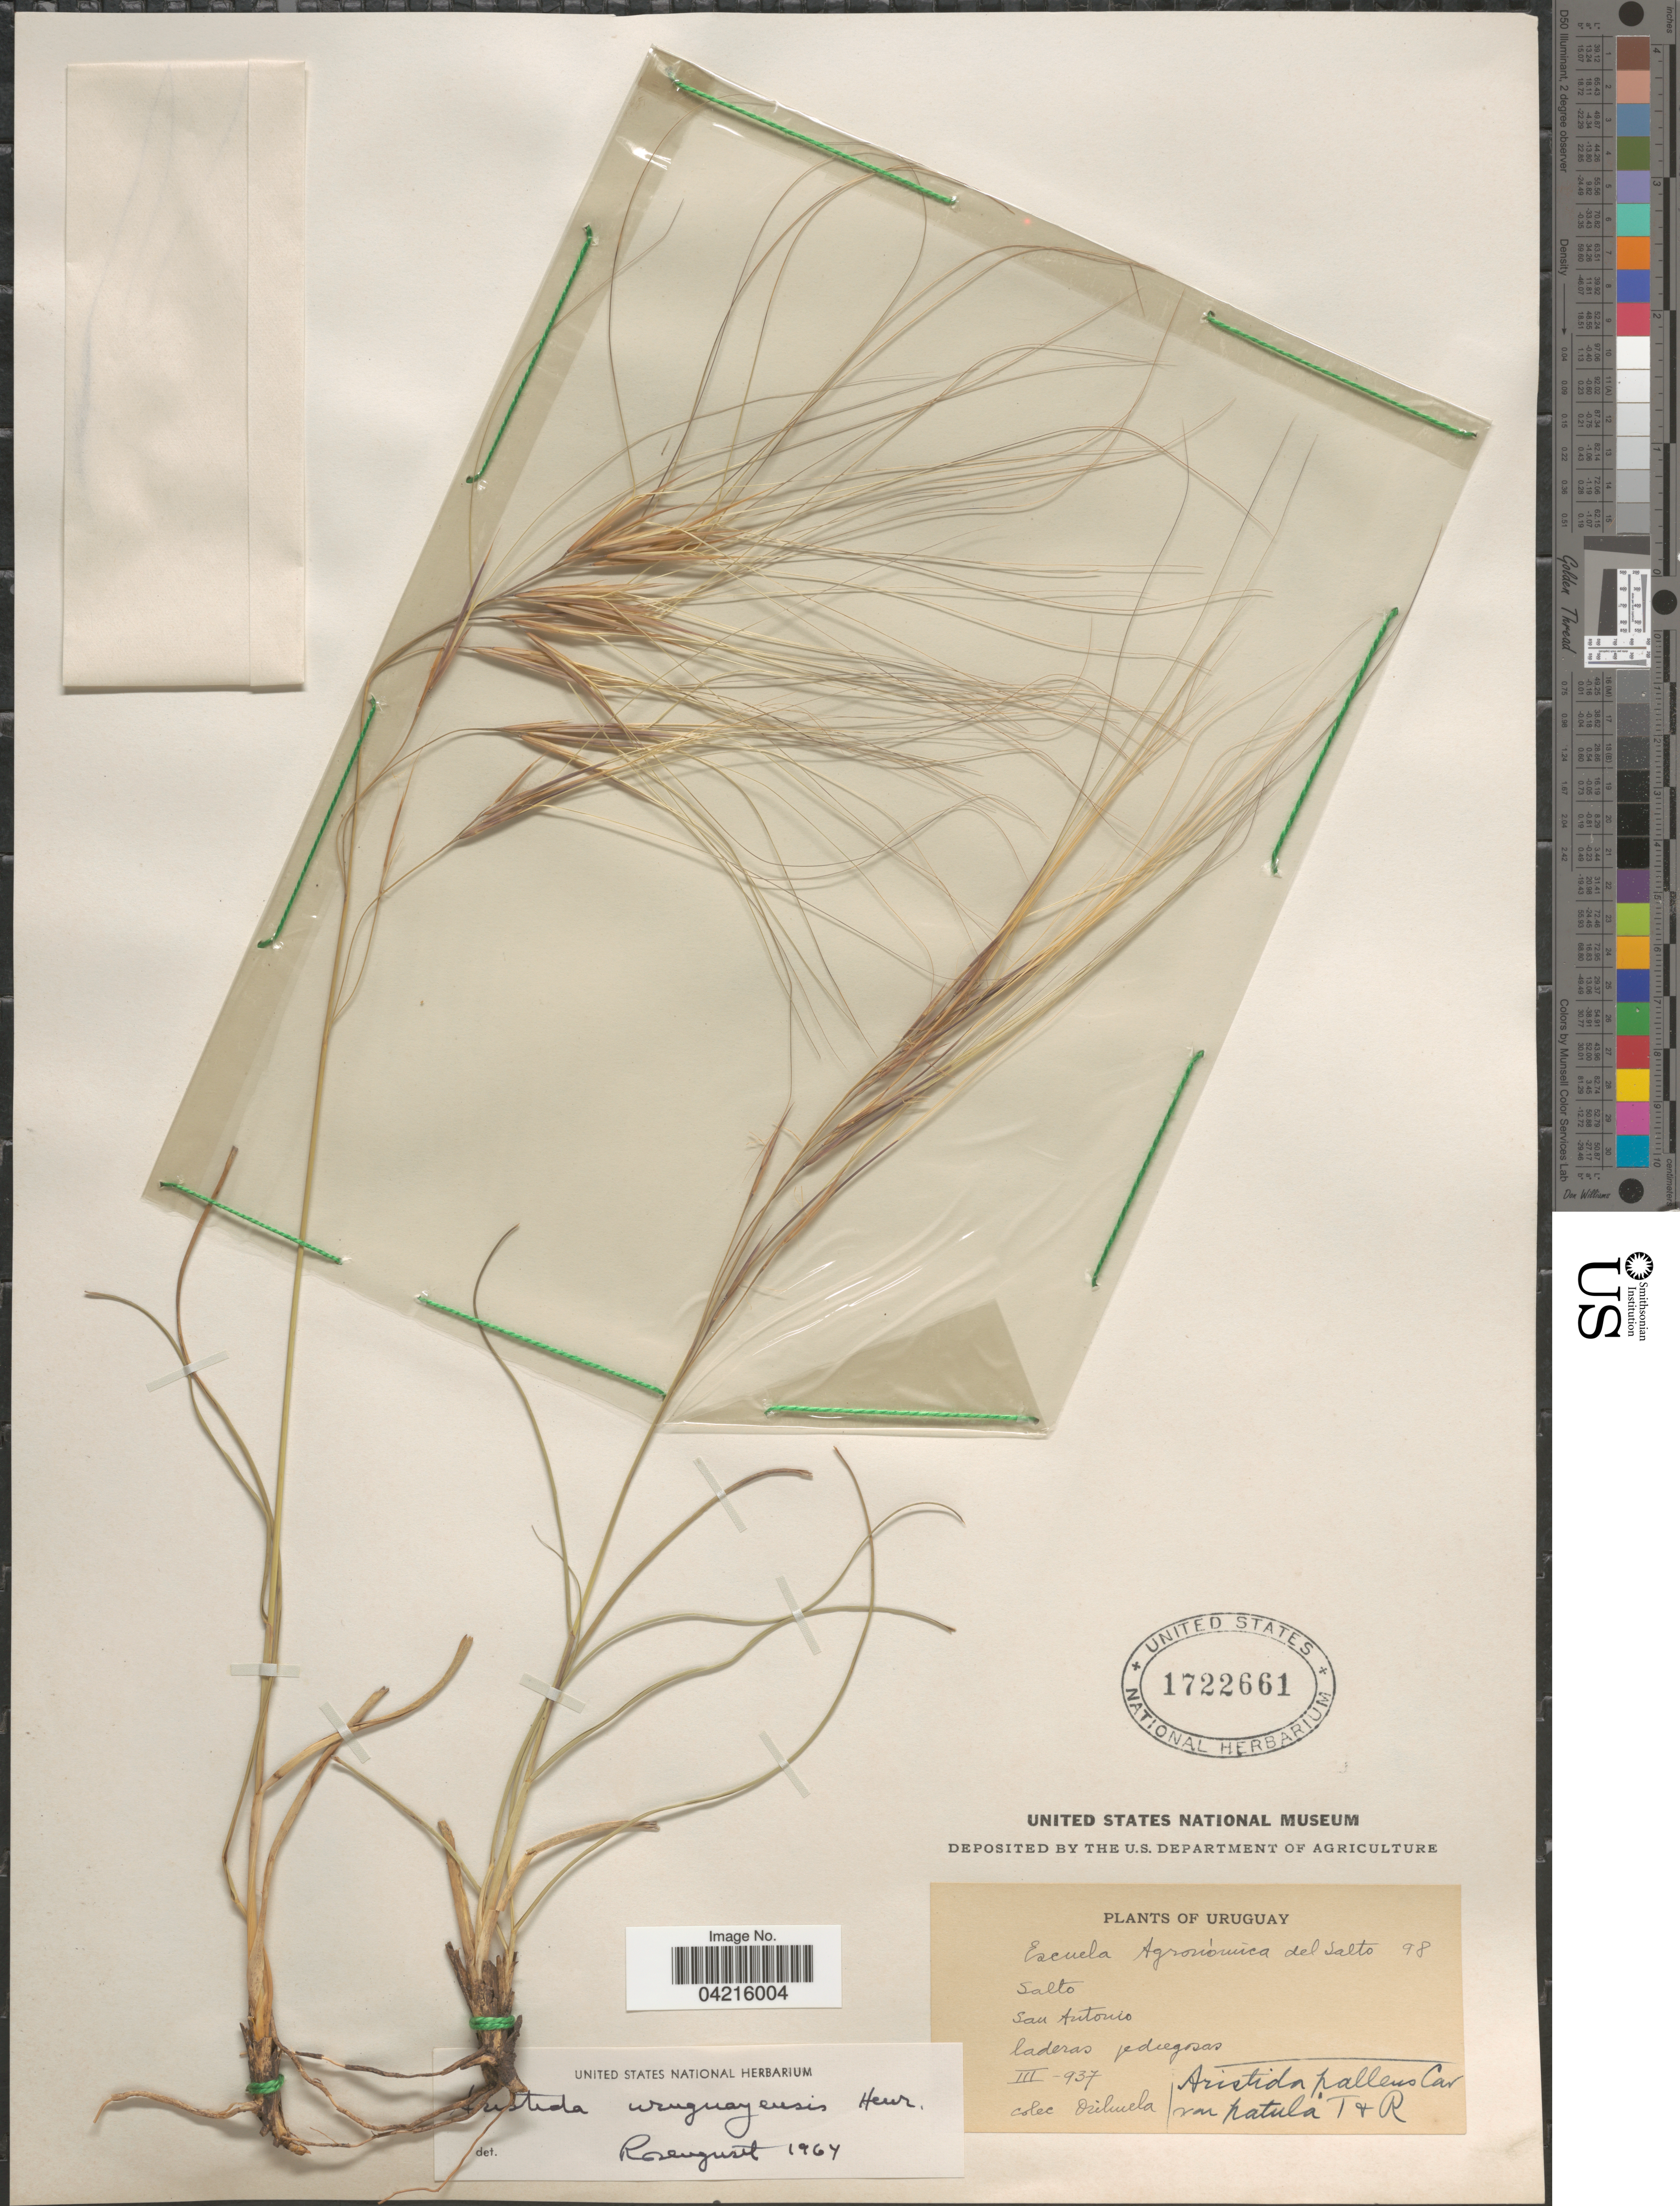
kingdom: Plantae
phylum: Tracheophyta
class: Liliopsida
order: Poales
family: Poaceae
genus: Aristida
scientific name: Aristida uruguayensis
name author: Henr.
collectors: Orihuela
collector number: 98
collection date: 1937-03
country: Uruguay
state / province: Salto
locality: San Antonio.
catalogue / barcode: US 1722661